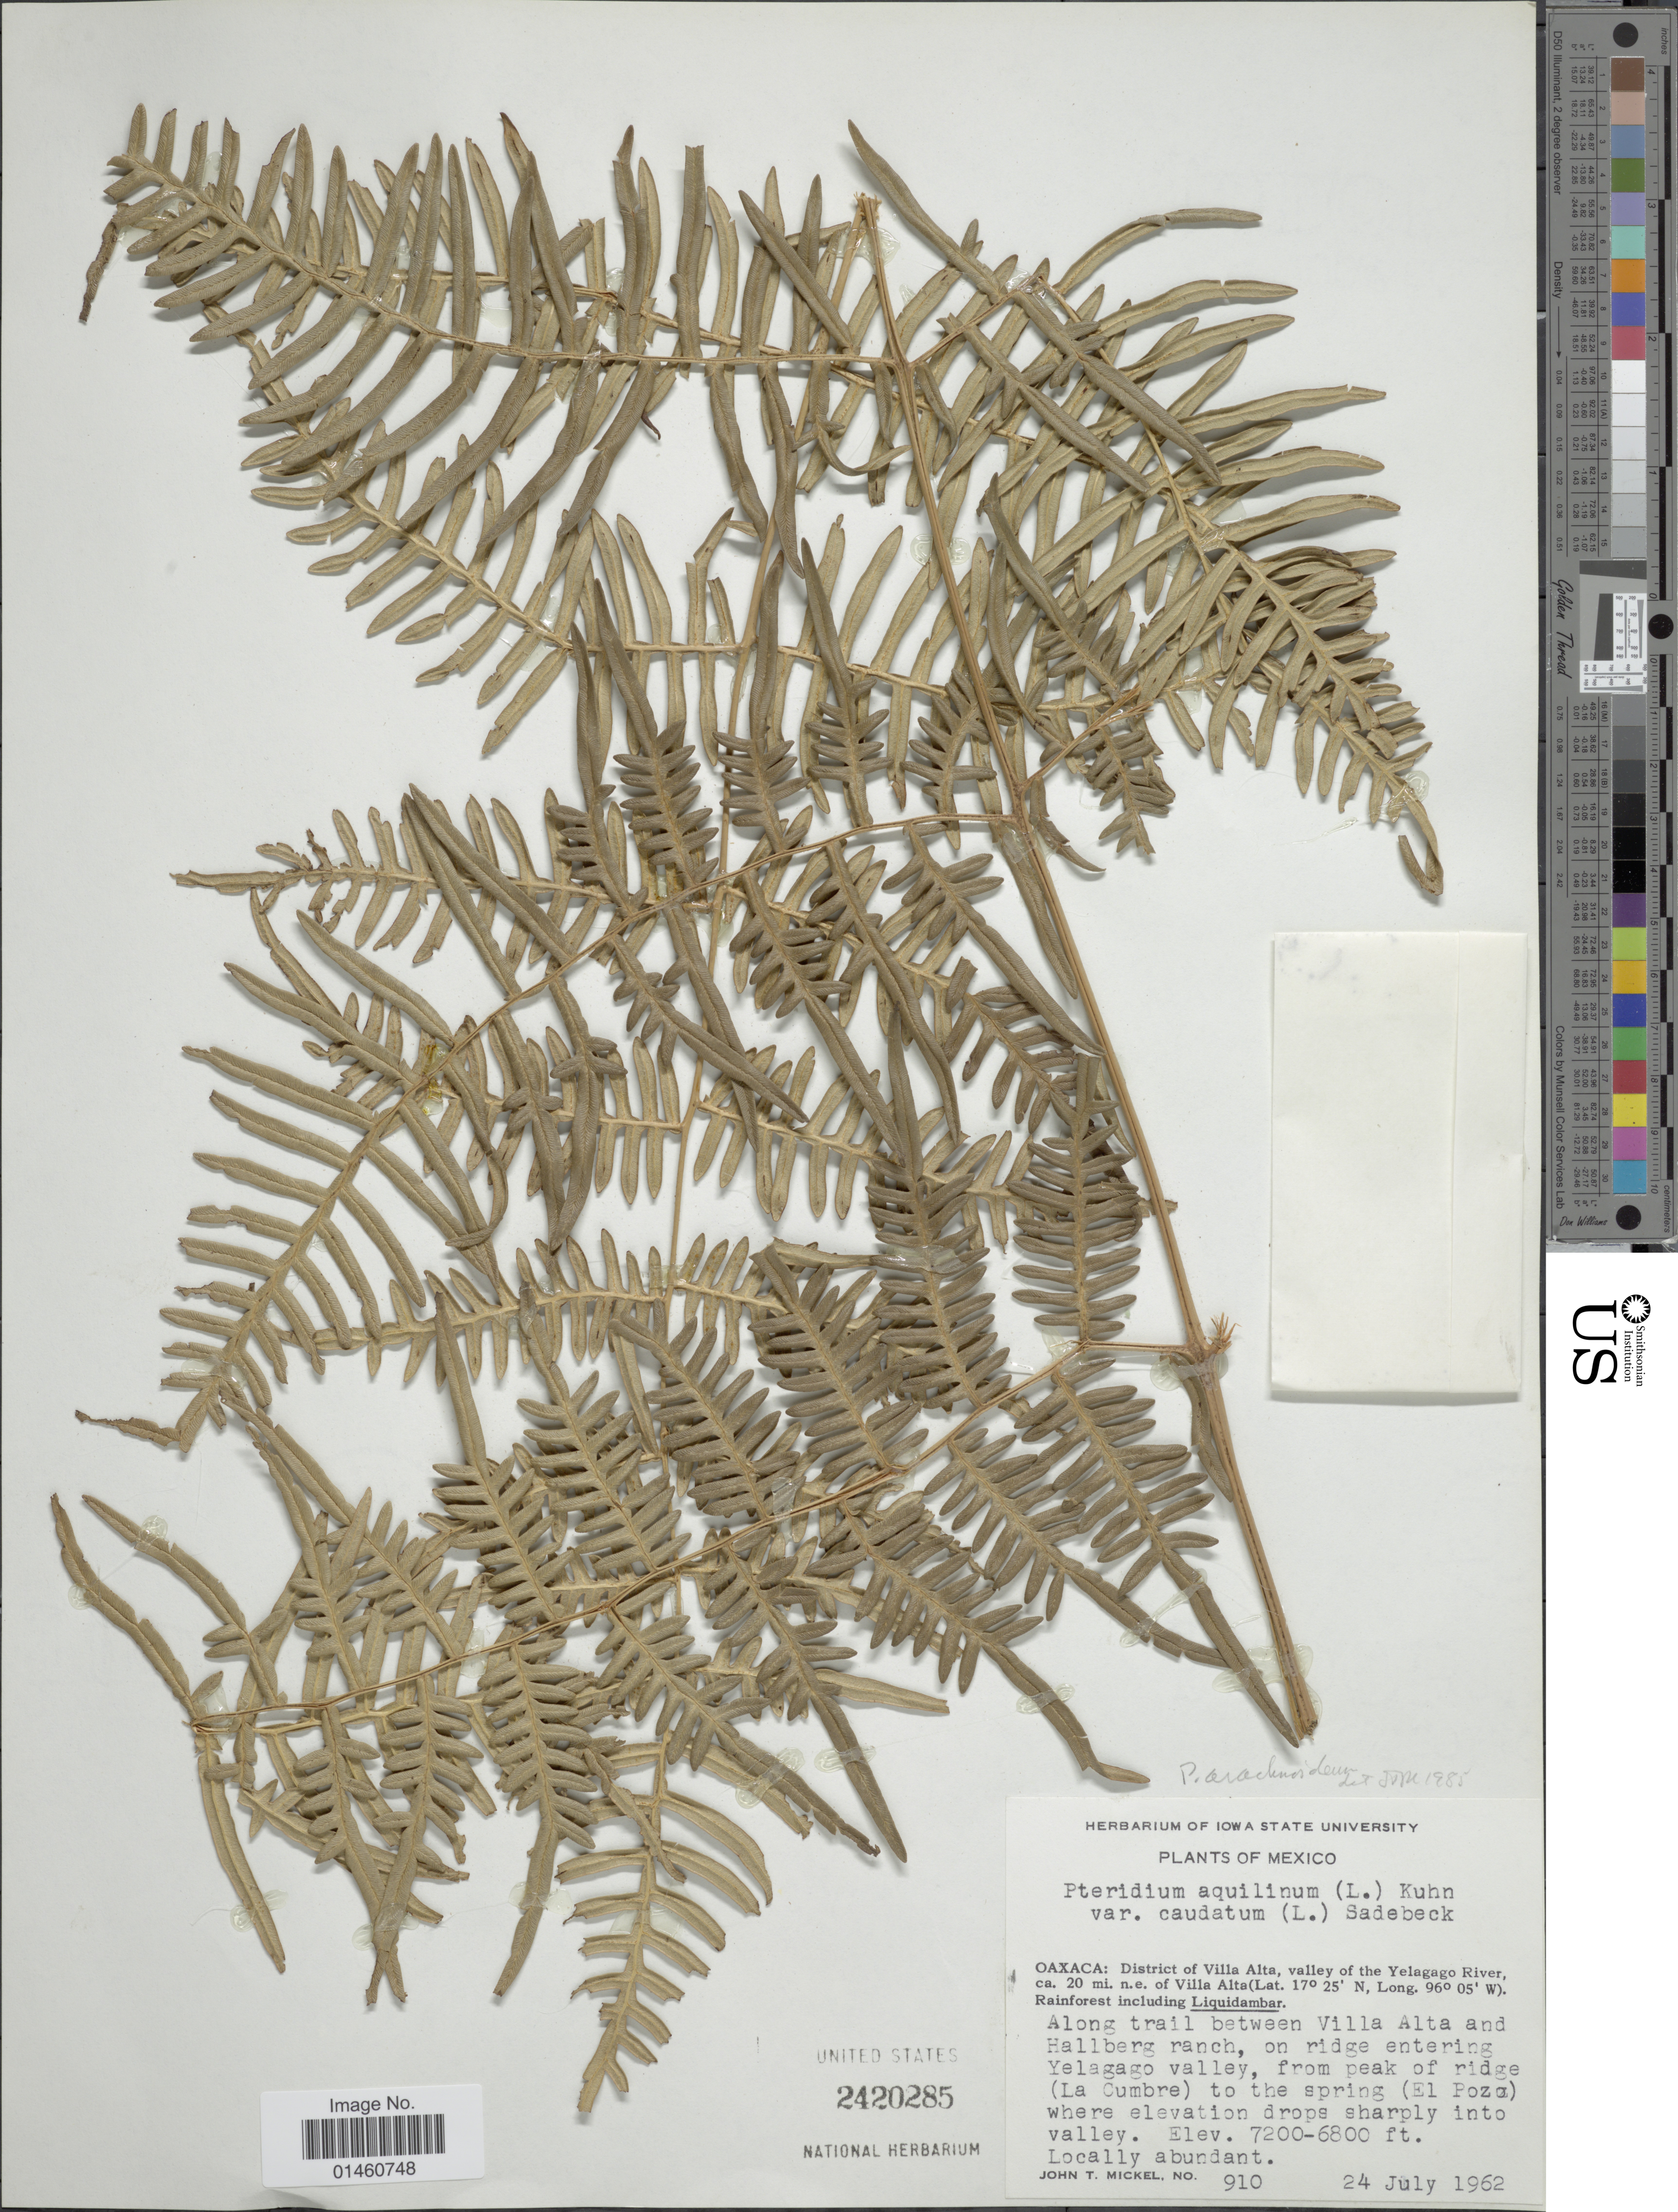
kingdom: Plantae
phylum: Tracheophyta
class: Polypodiopsida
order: Polypodiales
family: Dennstaedtiaceae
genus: Pteridium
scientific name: Pteridium aquilinum var. arachnoideum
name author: (Kaulf.) Herter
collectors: J. T. Mickel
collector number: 910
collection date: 1962-07-24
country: Mexico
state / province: Oaxaca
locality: District of Villa Alta, valley of the Yelagago River, ca. 20 mi. n.e. of Villa Alta, along trail between Villa Alta and Hallberg ranch, on ridge entering Yelagago valley, from peak of ridge (La Cumbre) to the Spring (El Poza) where elevation drops sharply into valley.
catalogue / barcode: US 2420285